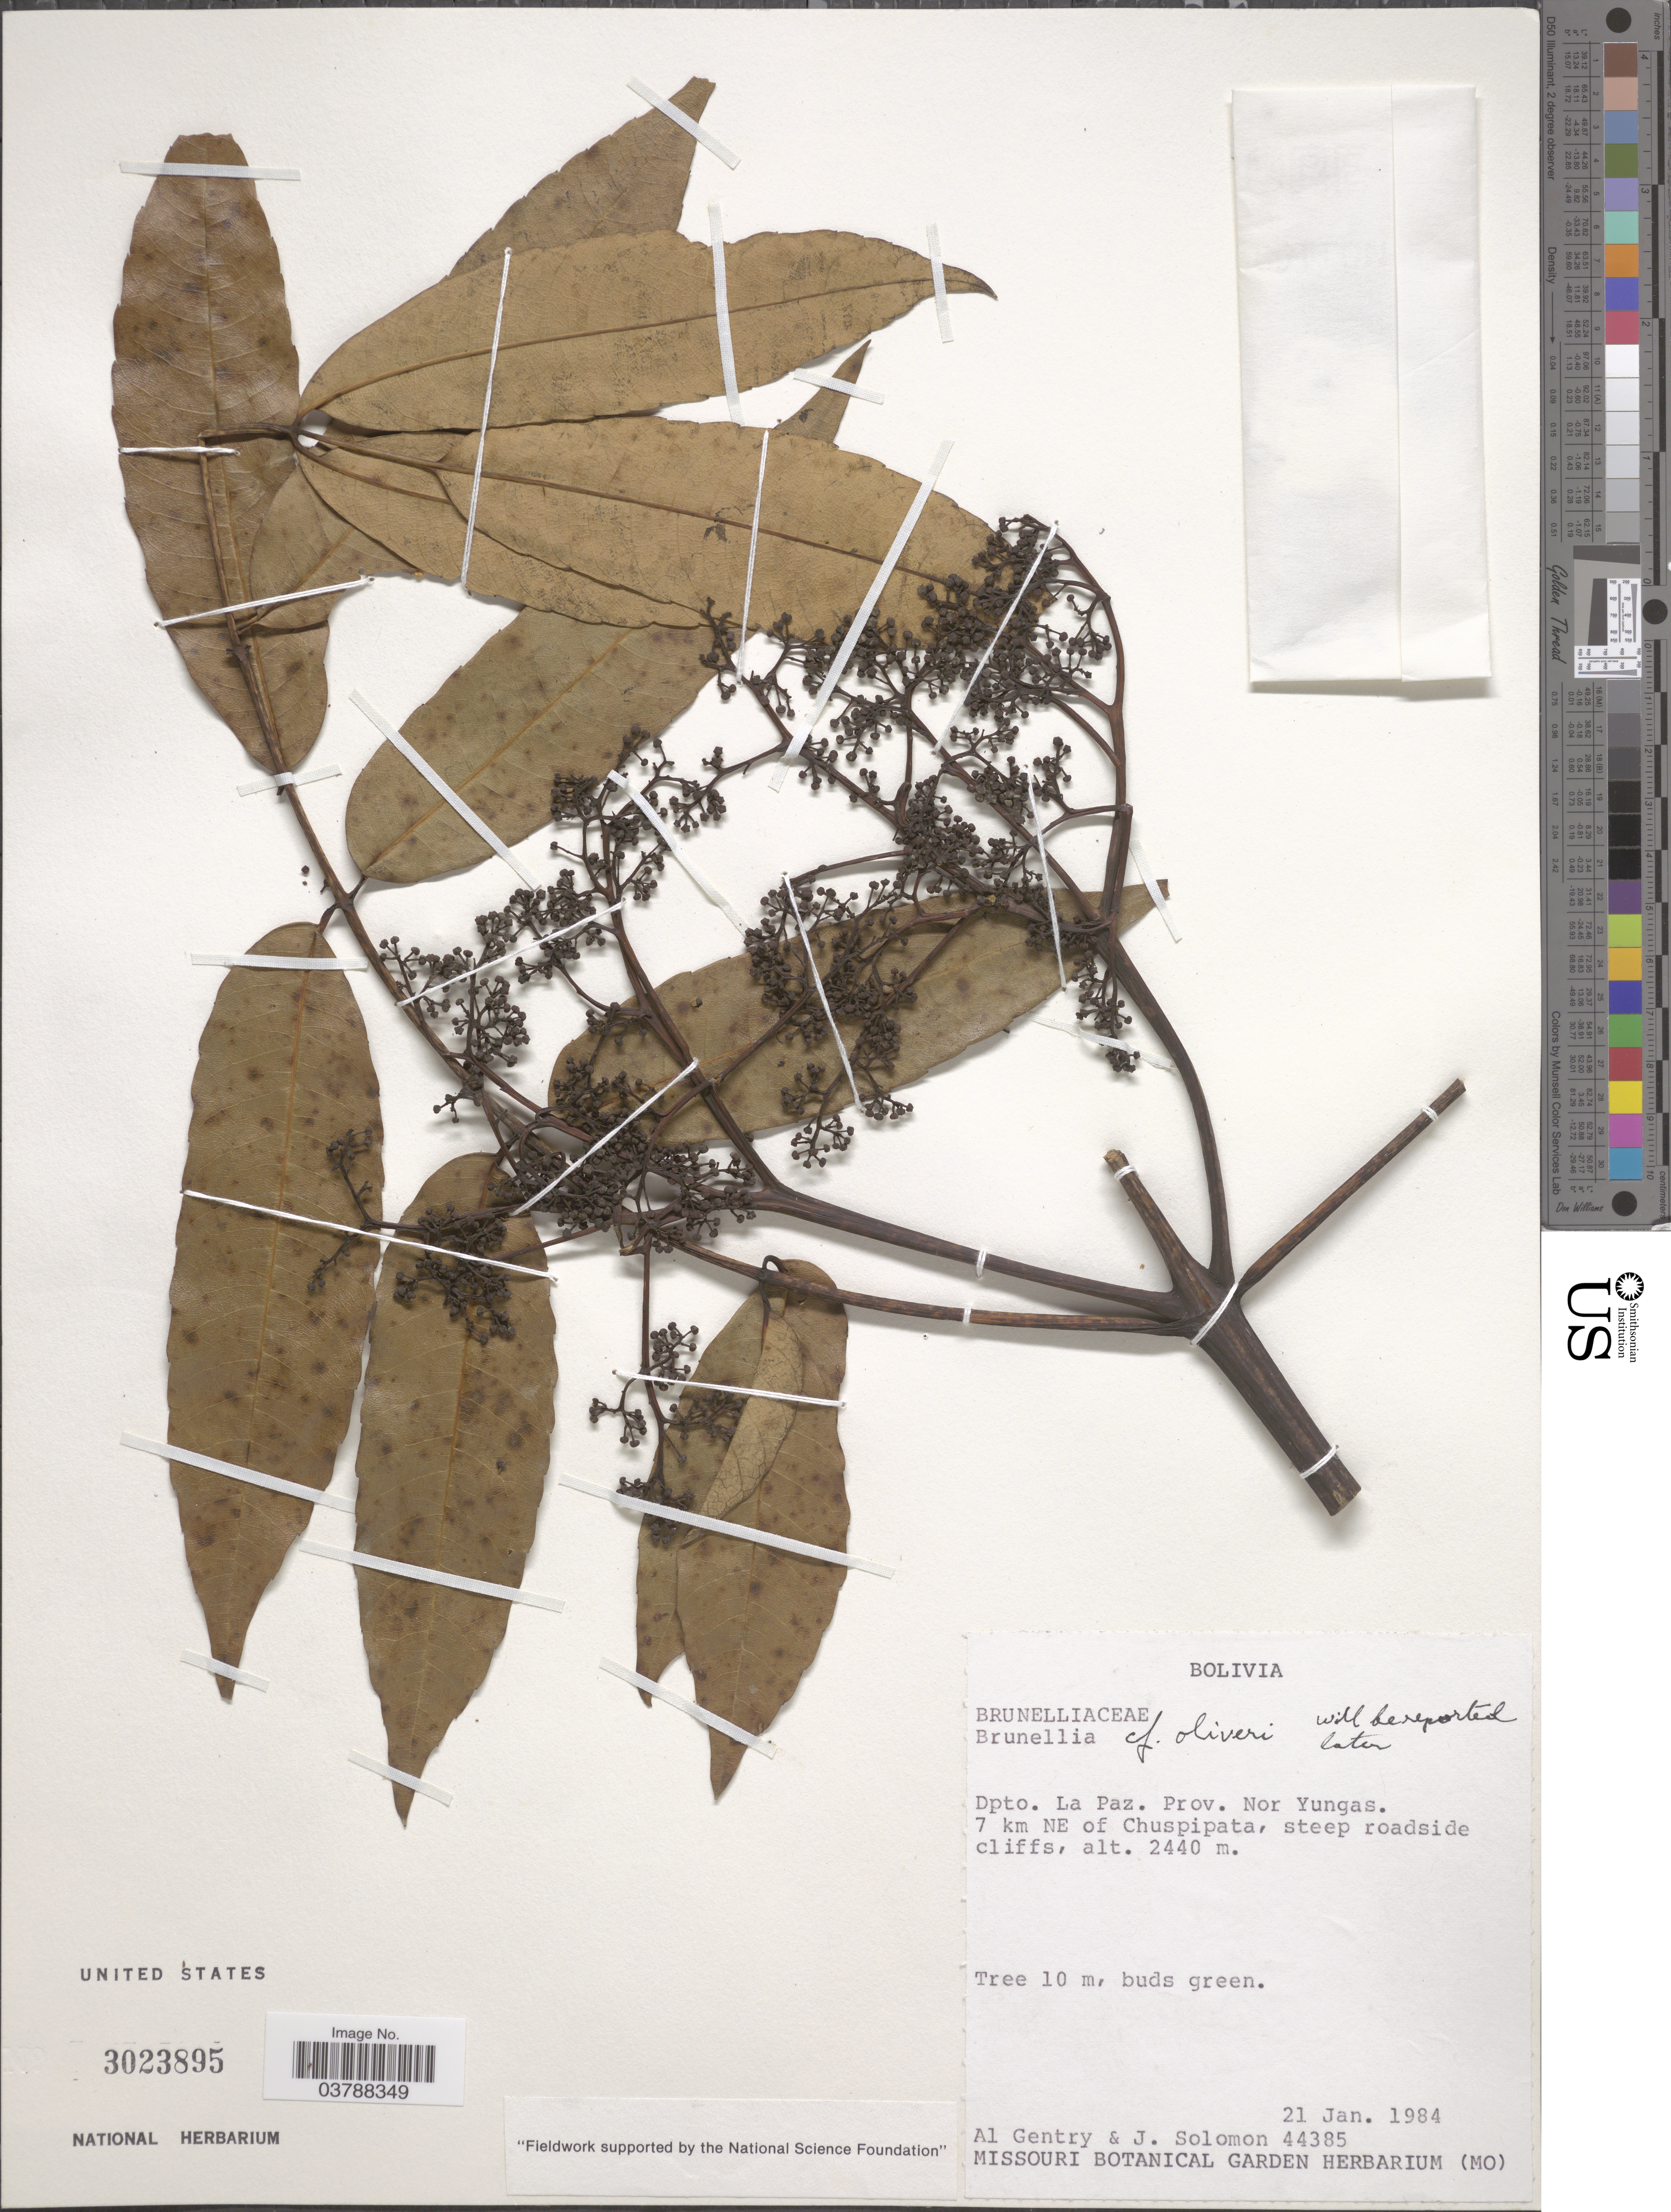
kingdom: Plantae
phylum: Tracheophyta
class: Magnoliopsida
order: Oxalidales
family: Brunelliaceae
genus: Brunellia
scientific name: Brunellia oliveri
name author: Britton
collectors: A. H. Gentry & J. Solomon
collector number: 44385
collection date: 1984-01-21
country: Bolivia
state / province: La Paz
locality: Dpto. La Paz. Prov. Nor Yungas. 7 km NE of Chuspipata.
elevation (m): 2440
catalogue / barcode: US 3023895